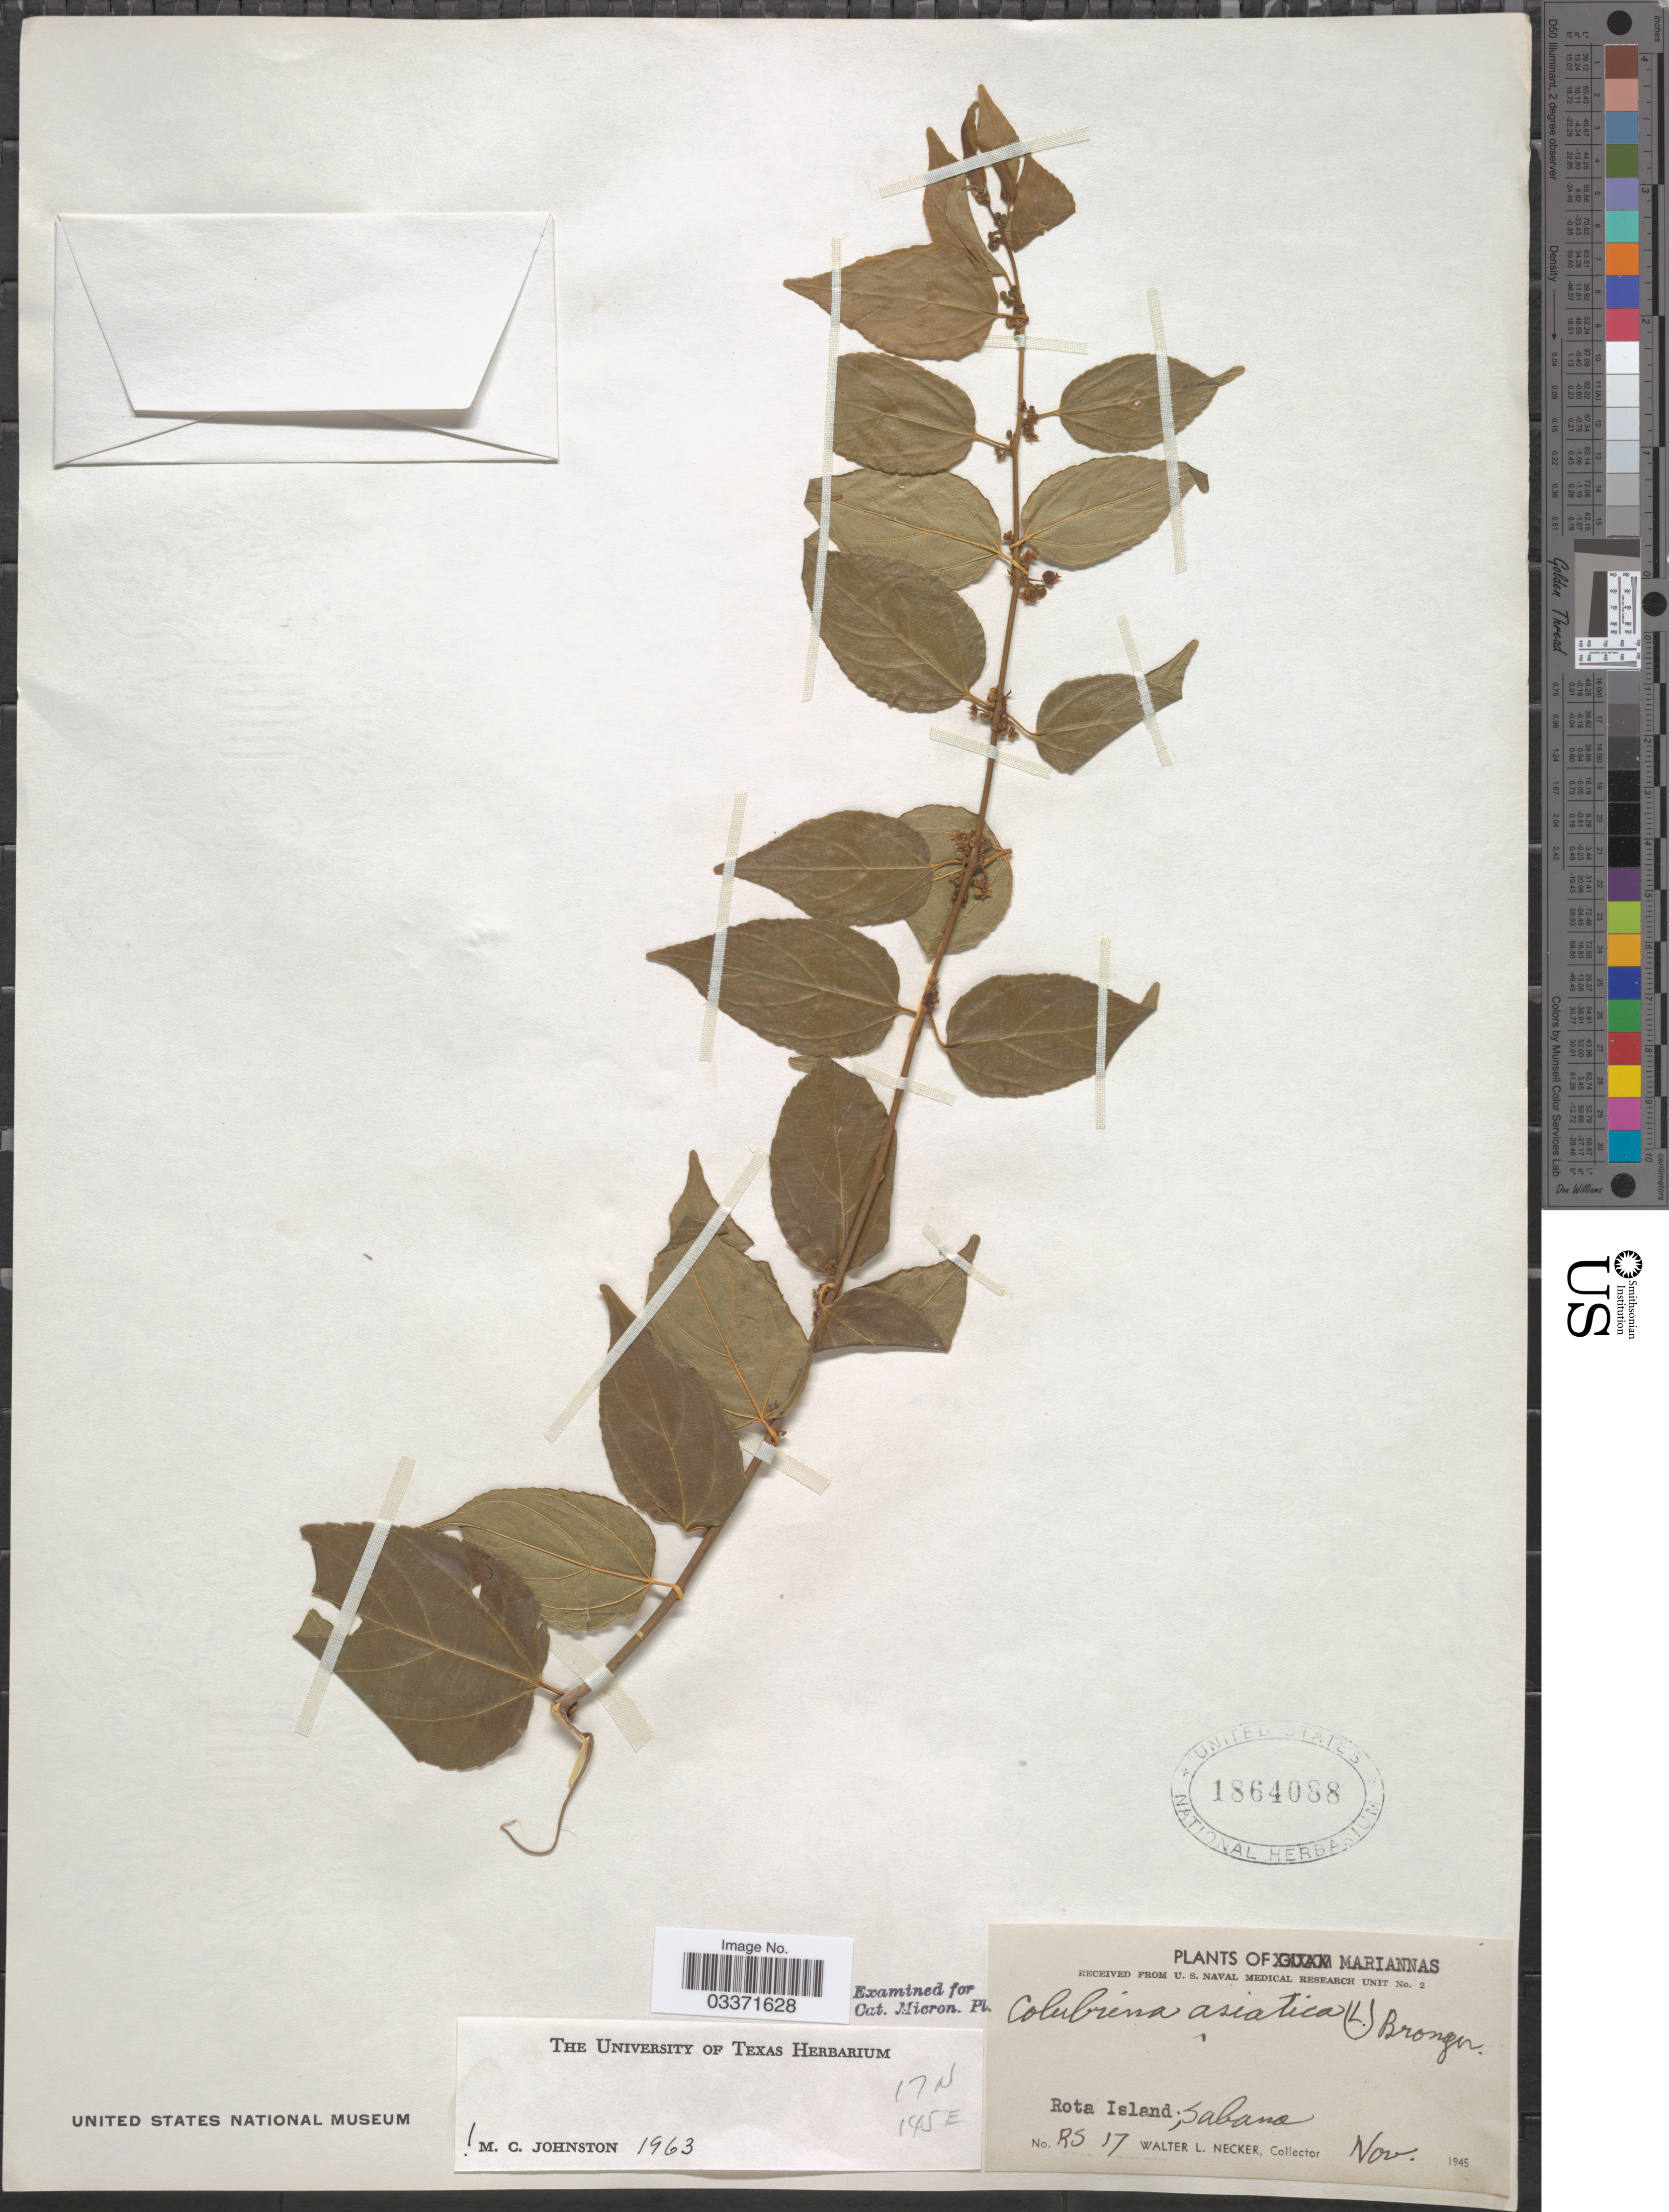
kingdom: Plantae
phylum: Tracheophyta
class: Magnoliopsida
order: Rosales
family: Rhamnaceae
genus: Colubrina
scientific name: Colubrina asiatica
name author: (L.) Brongn.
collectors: W. L. Necker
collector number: RS17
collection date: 1945-11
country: Northern Mariana Islands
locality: Mariannas, Rota Island; Sabana.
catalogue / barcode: US 1864088